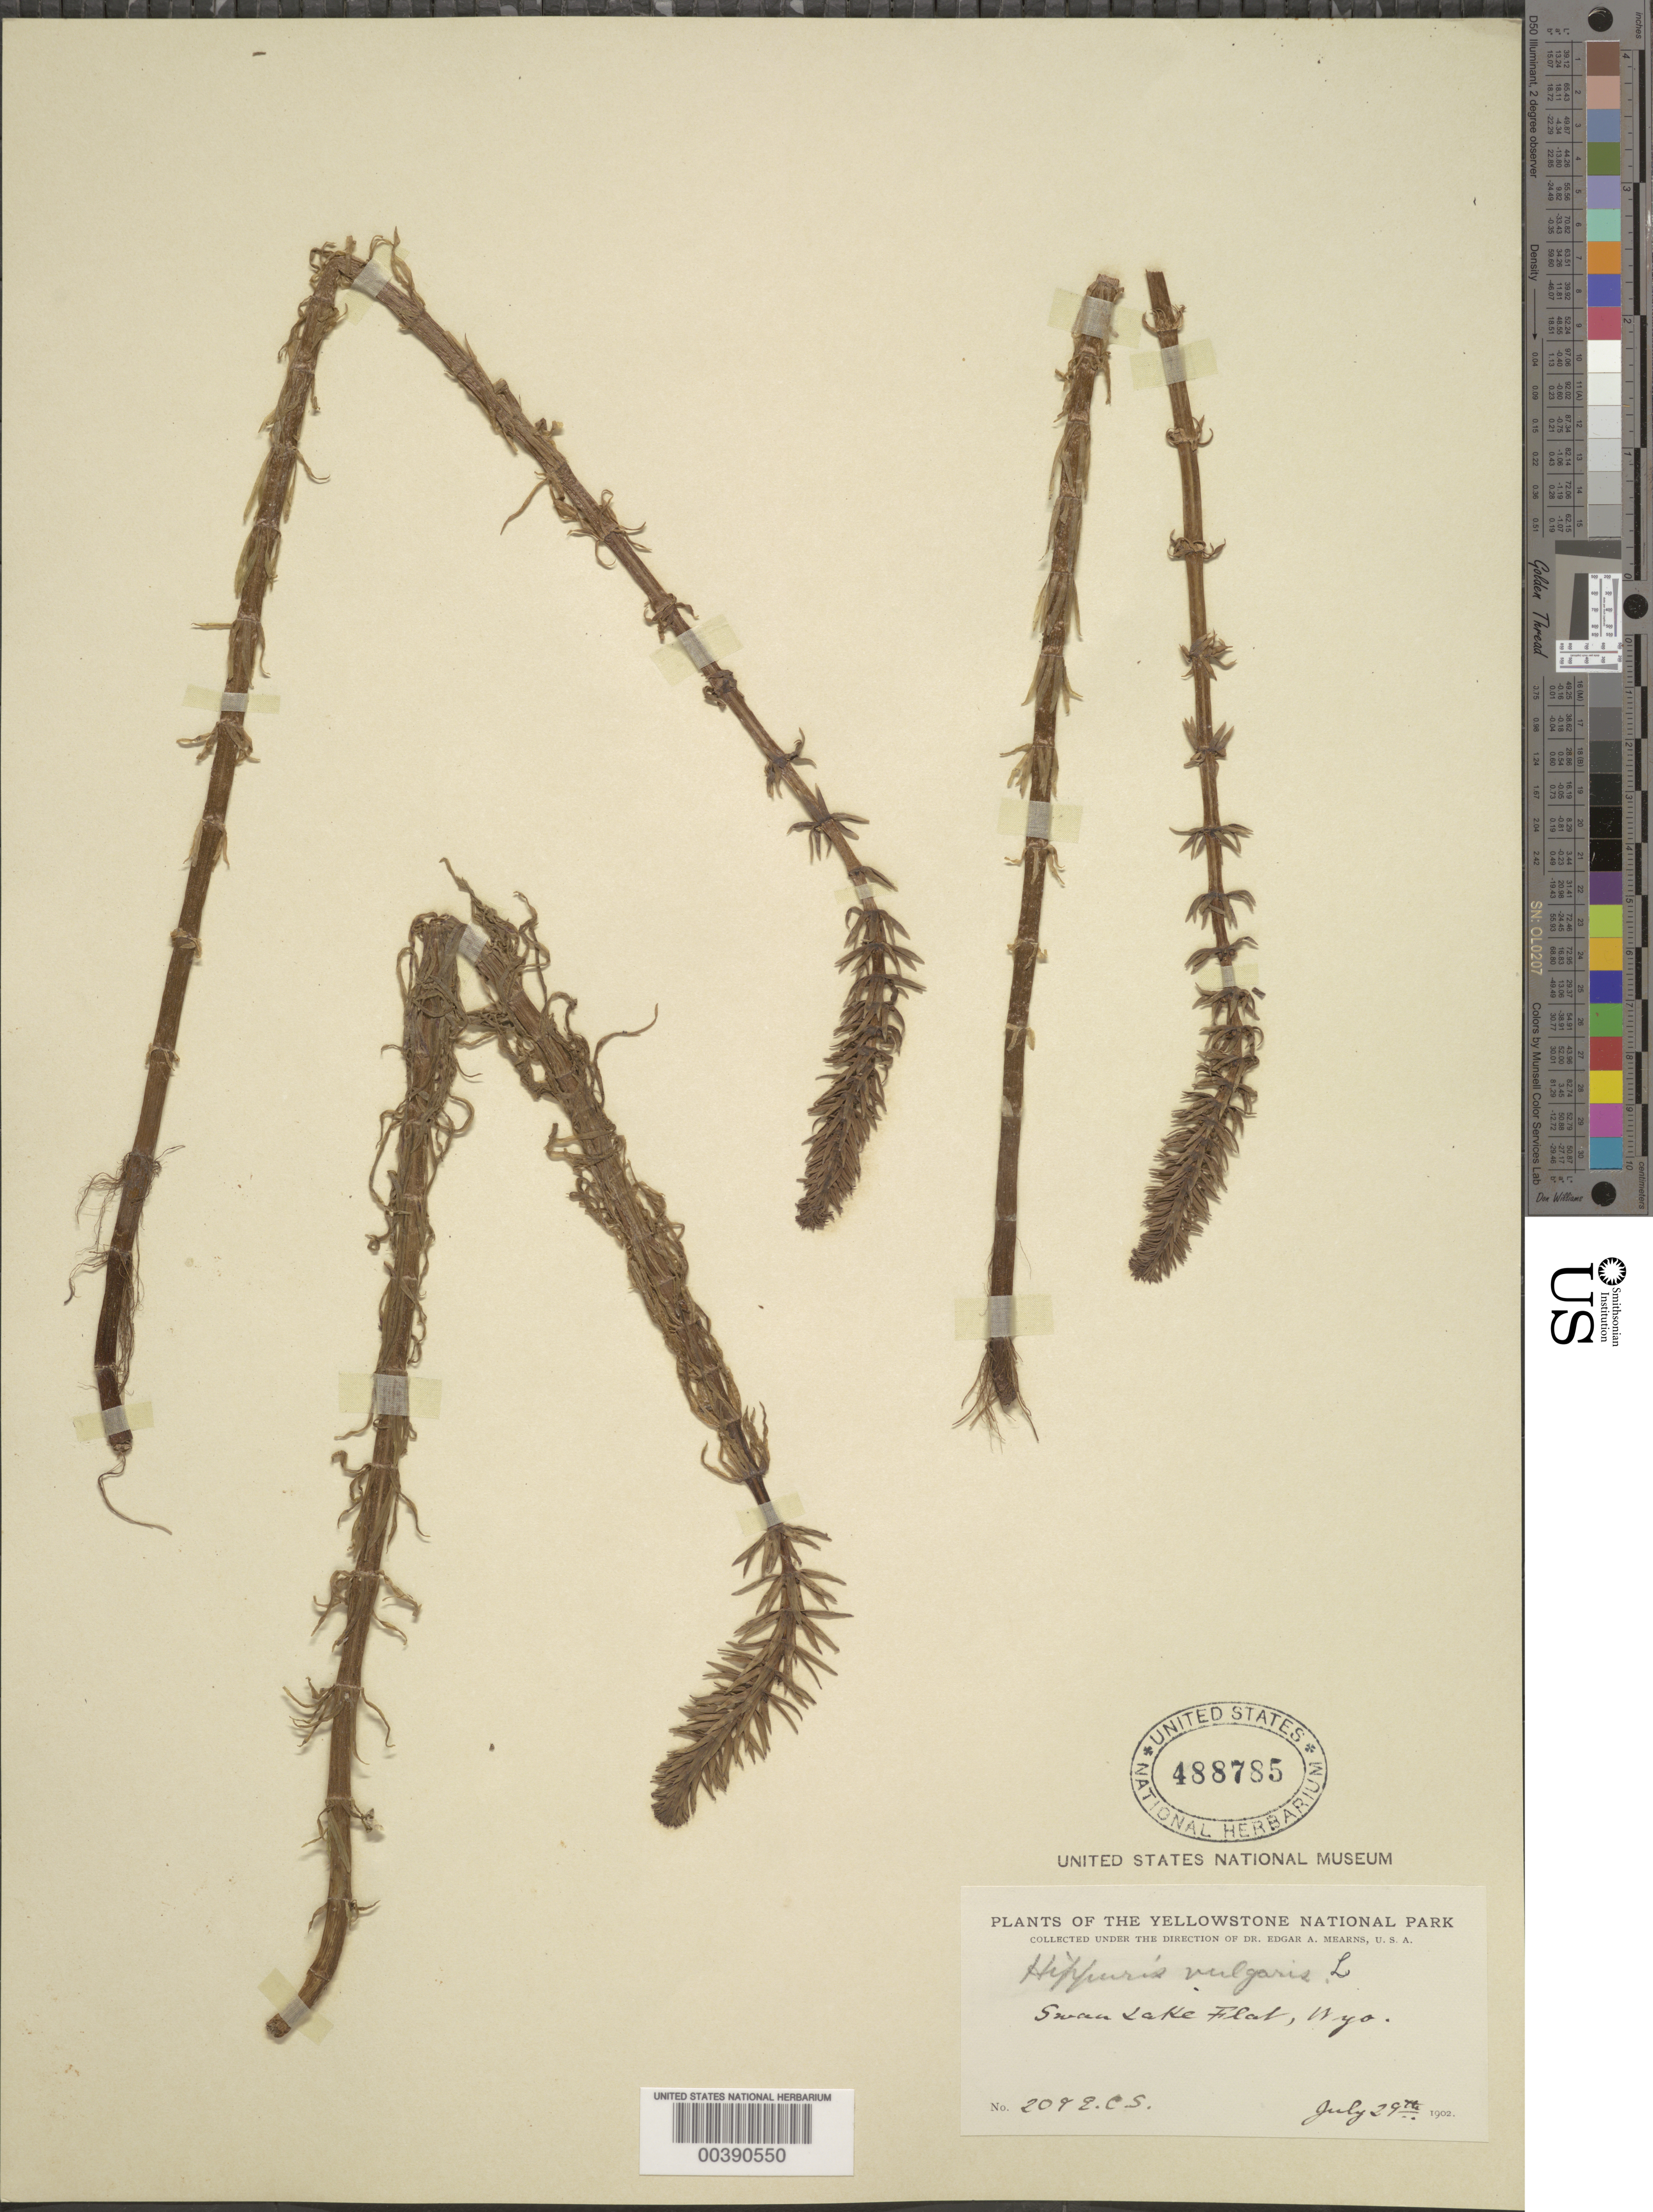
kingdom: Plantae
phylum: Tracheophyta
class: Magnoliopsida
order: Lamiales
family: Plantaginaceae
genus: Hippuris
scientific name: Hippuris vulgaris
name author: L.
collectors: E. C. Smith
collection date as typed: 29 Jul 1902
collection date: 1902-07-29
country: United States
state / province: Wyoming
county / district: Park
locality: Yellowstone park, swan lake flat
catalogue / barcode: US 488785